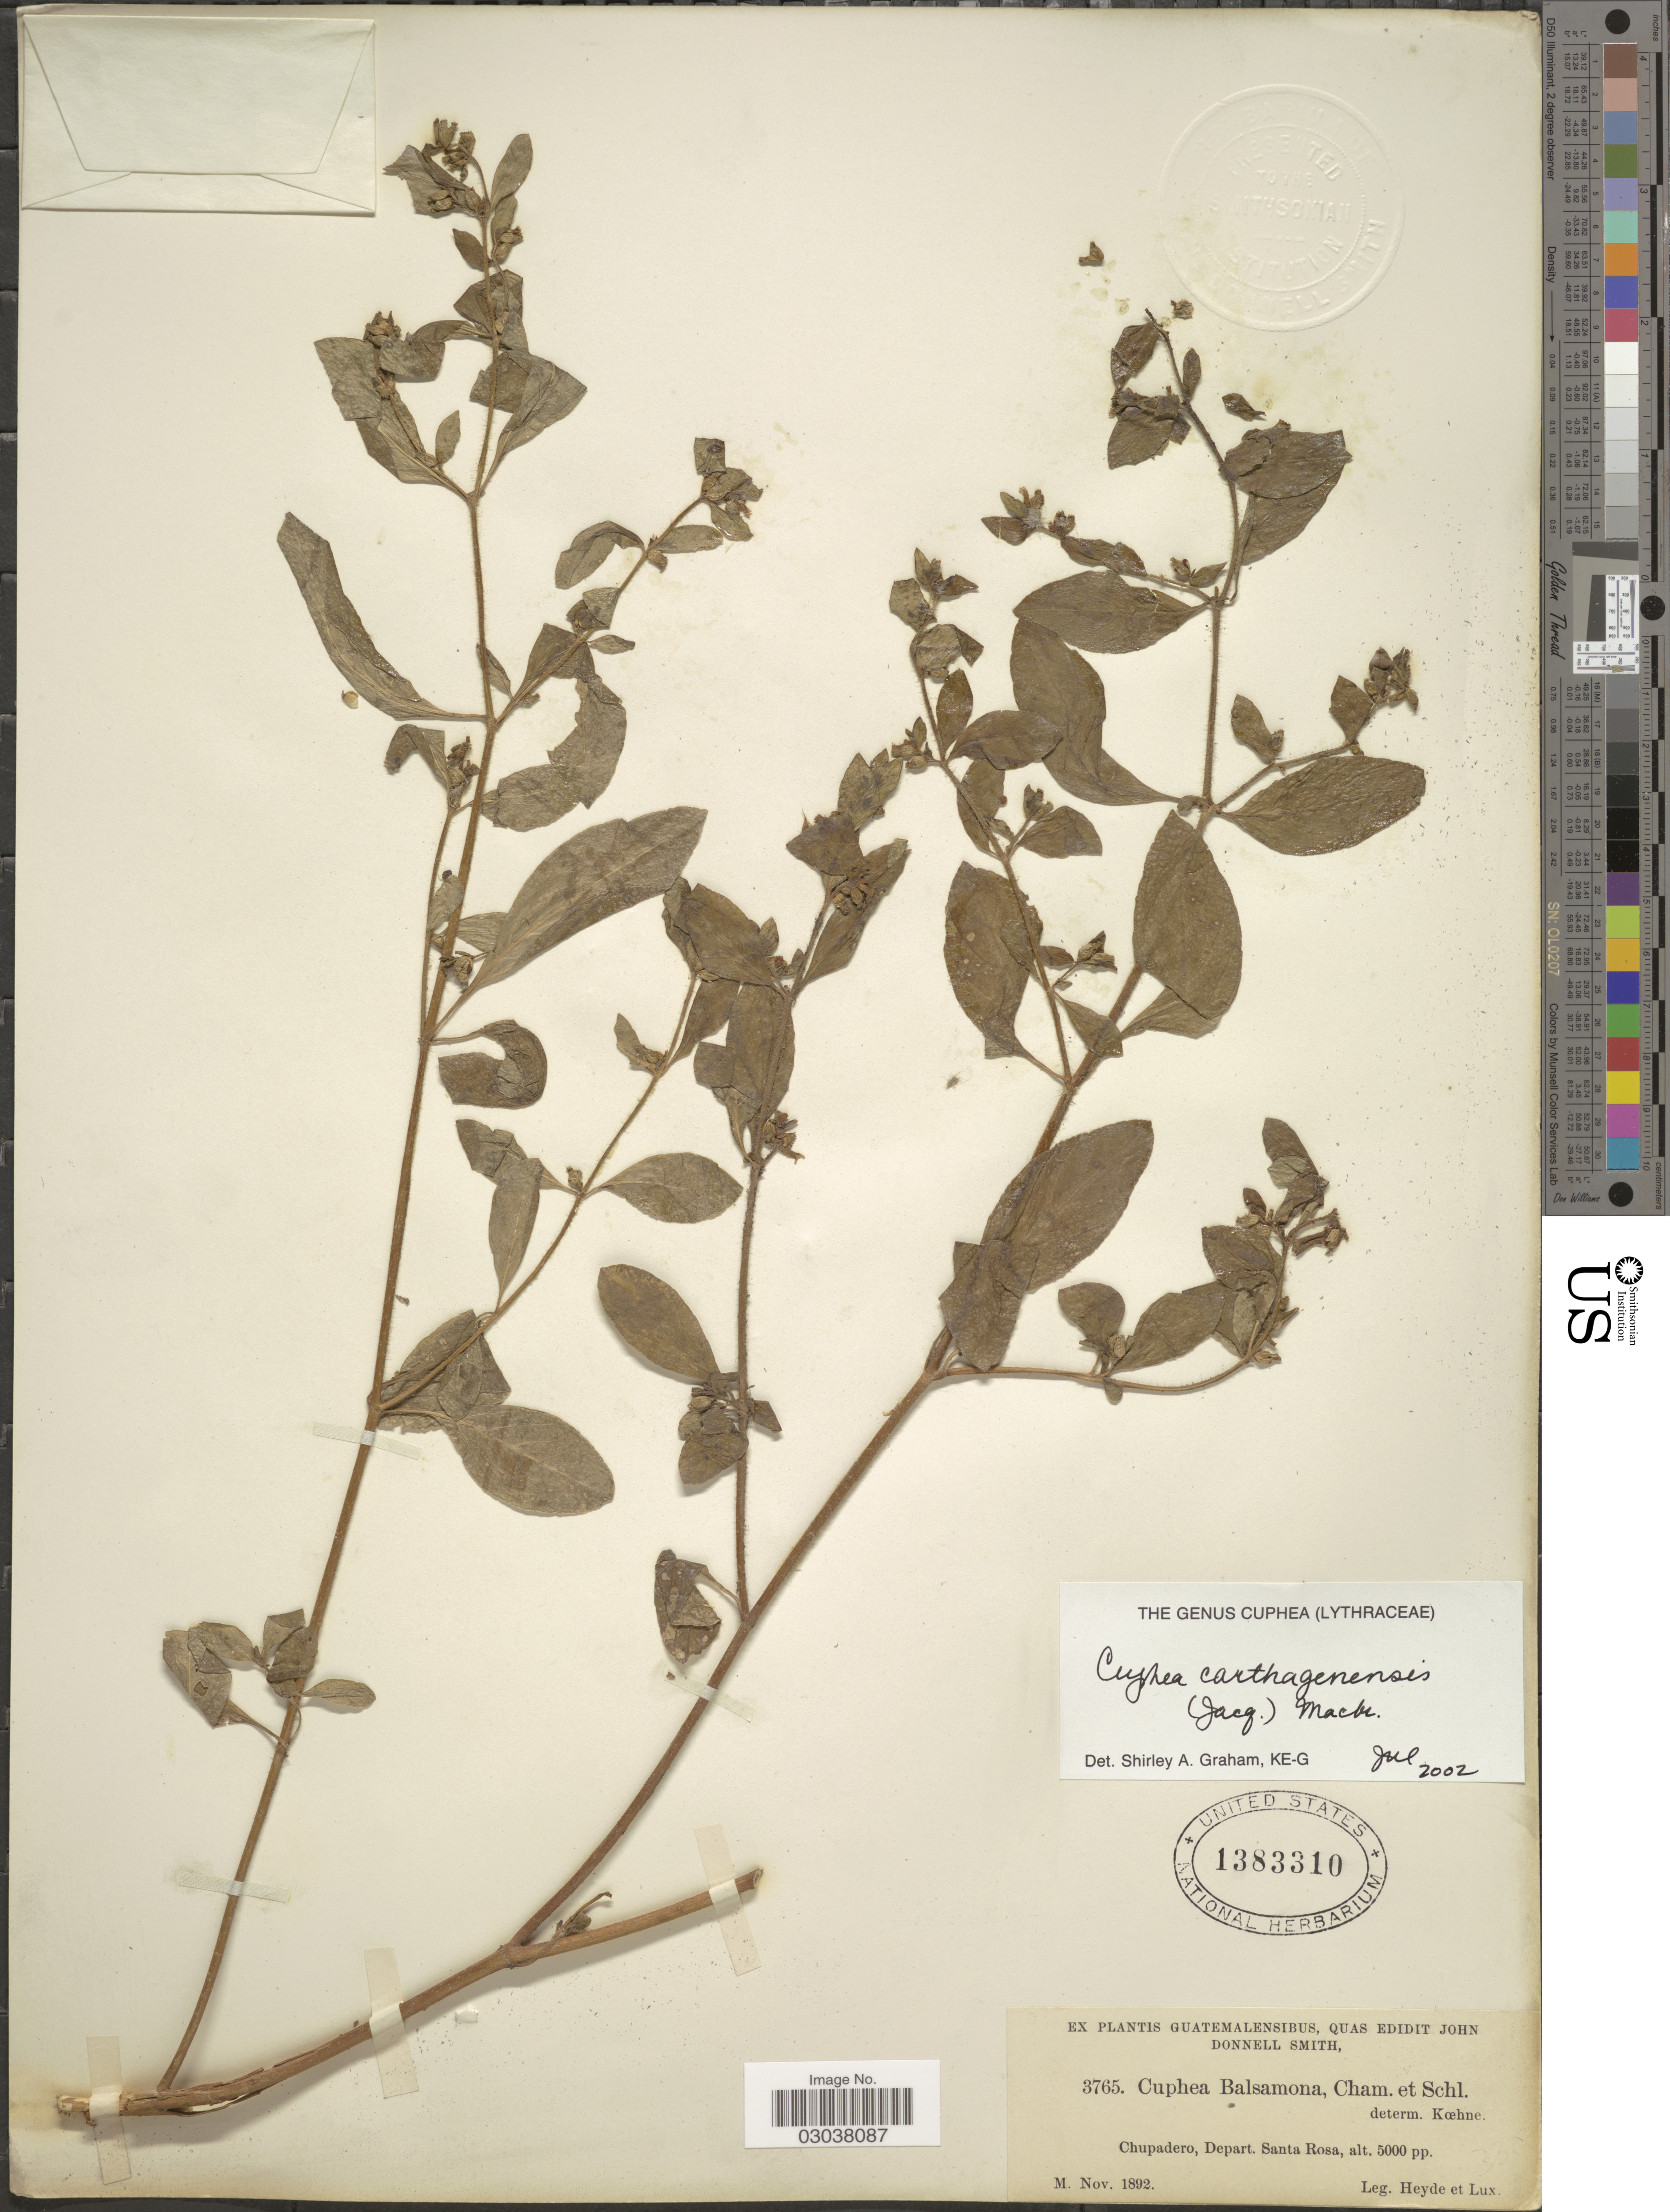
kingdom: Plantae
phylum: Tracheophyta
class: Magnoliopsida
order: Myrtales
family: Lythraceae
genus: Cuphea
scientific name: Cuphea carthagenensis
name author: (Jacq.) J.F. Macbr.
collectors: Heyde & Lux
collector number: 3765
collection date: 1892-11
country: Guatemala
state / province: Santa Rosa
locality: Chupadero, Depart. Santa Rosa.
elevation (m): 1524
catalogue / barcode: US 1383310